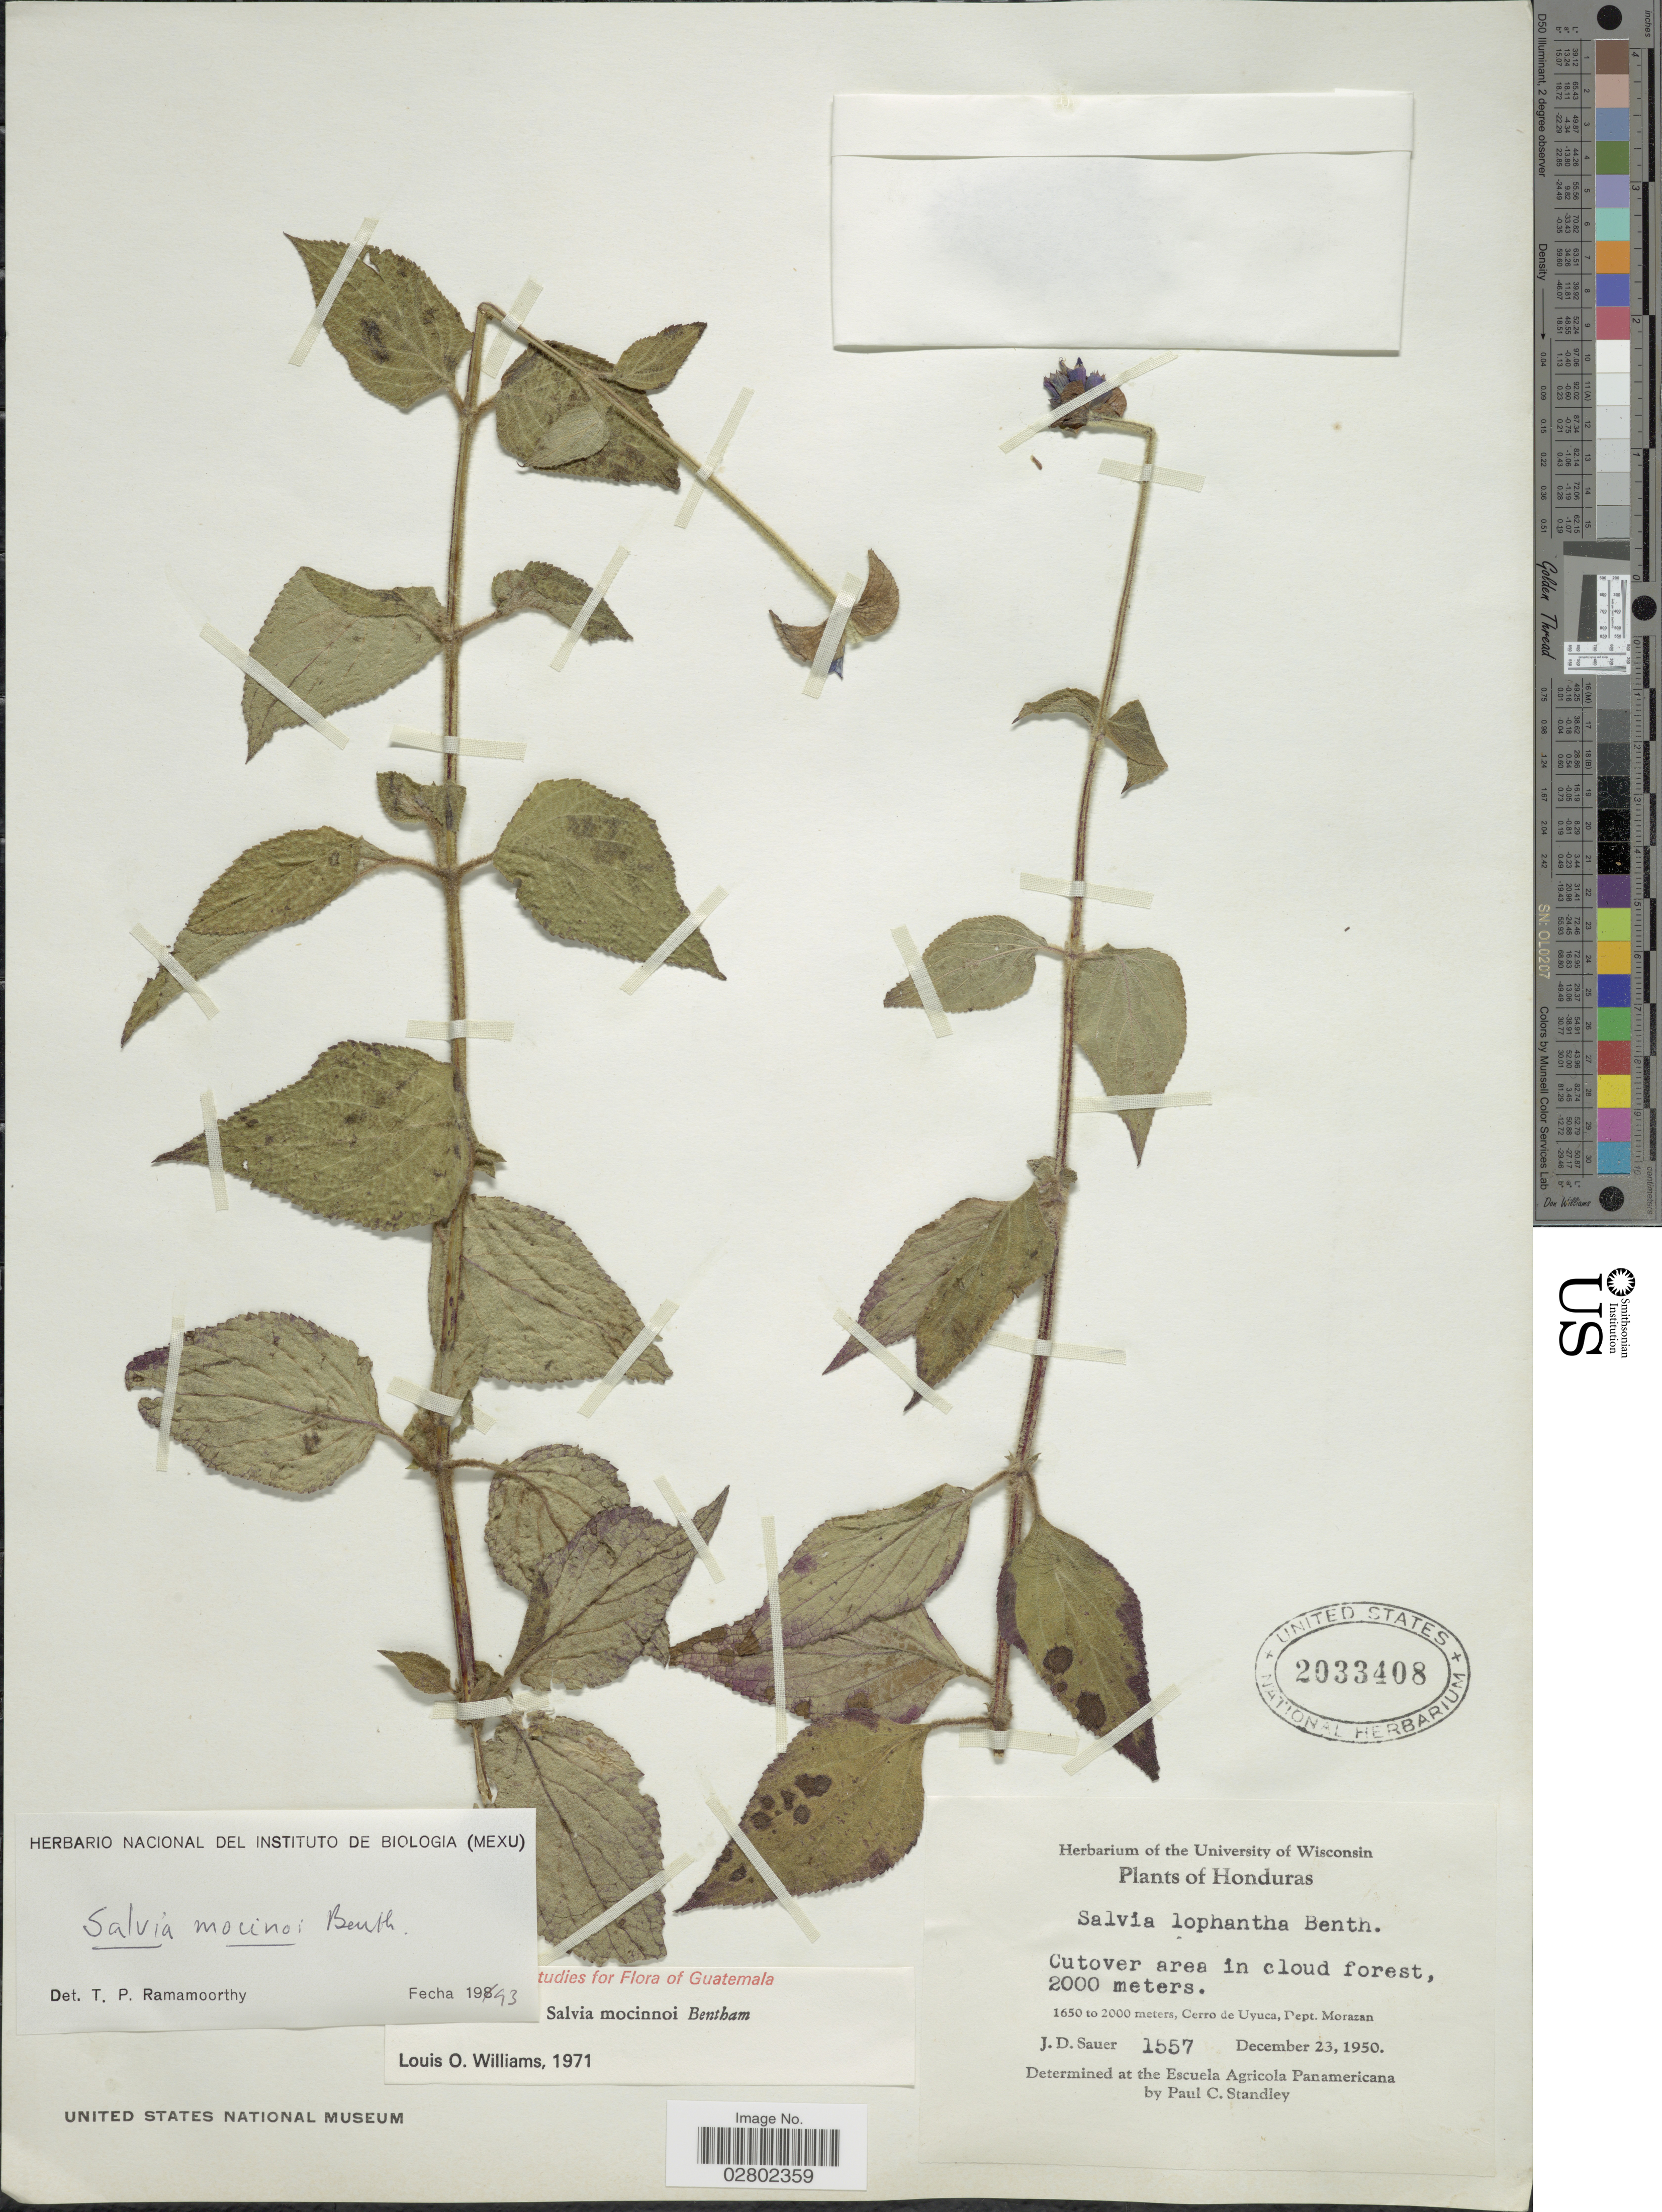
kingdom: Plantae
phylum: Tracheophyta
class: Magnoliopsida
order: Lamiales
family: Lamiaceae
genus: Salvia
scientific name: Salvia mocinoi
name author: Benth.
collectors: J. D. Sauer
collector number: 1557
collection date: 1950-12-23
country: Honduras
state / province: Fco. Morazán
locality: Cerro de Uyuca, Dept. Morazan.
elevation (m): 1650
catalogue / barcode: US 2033408